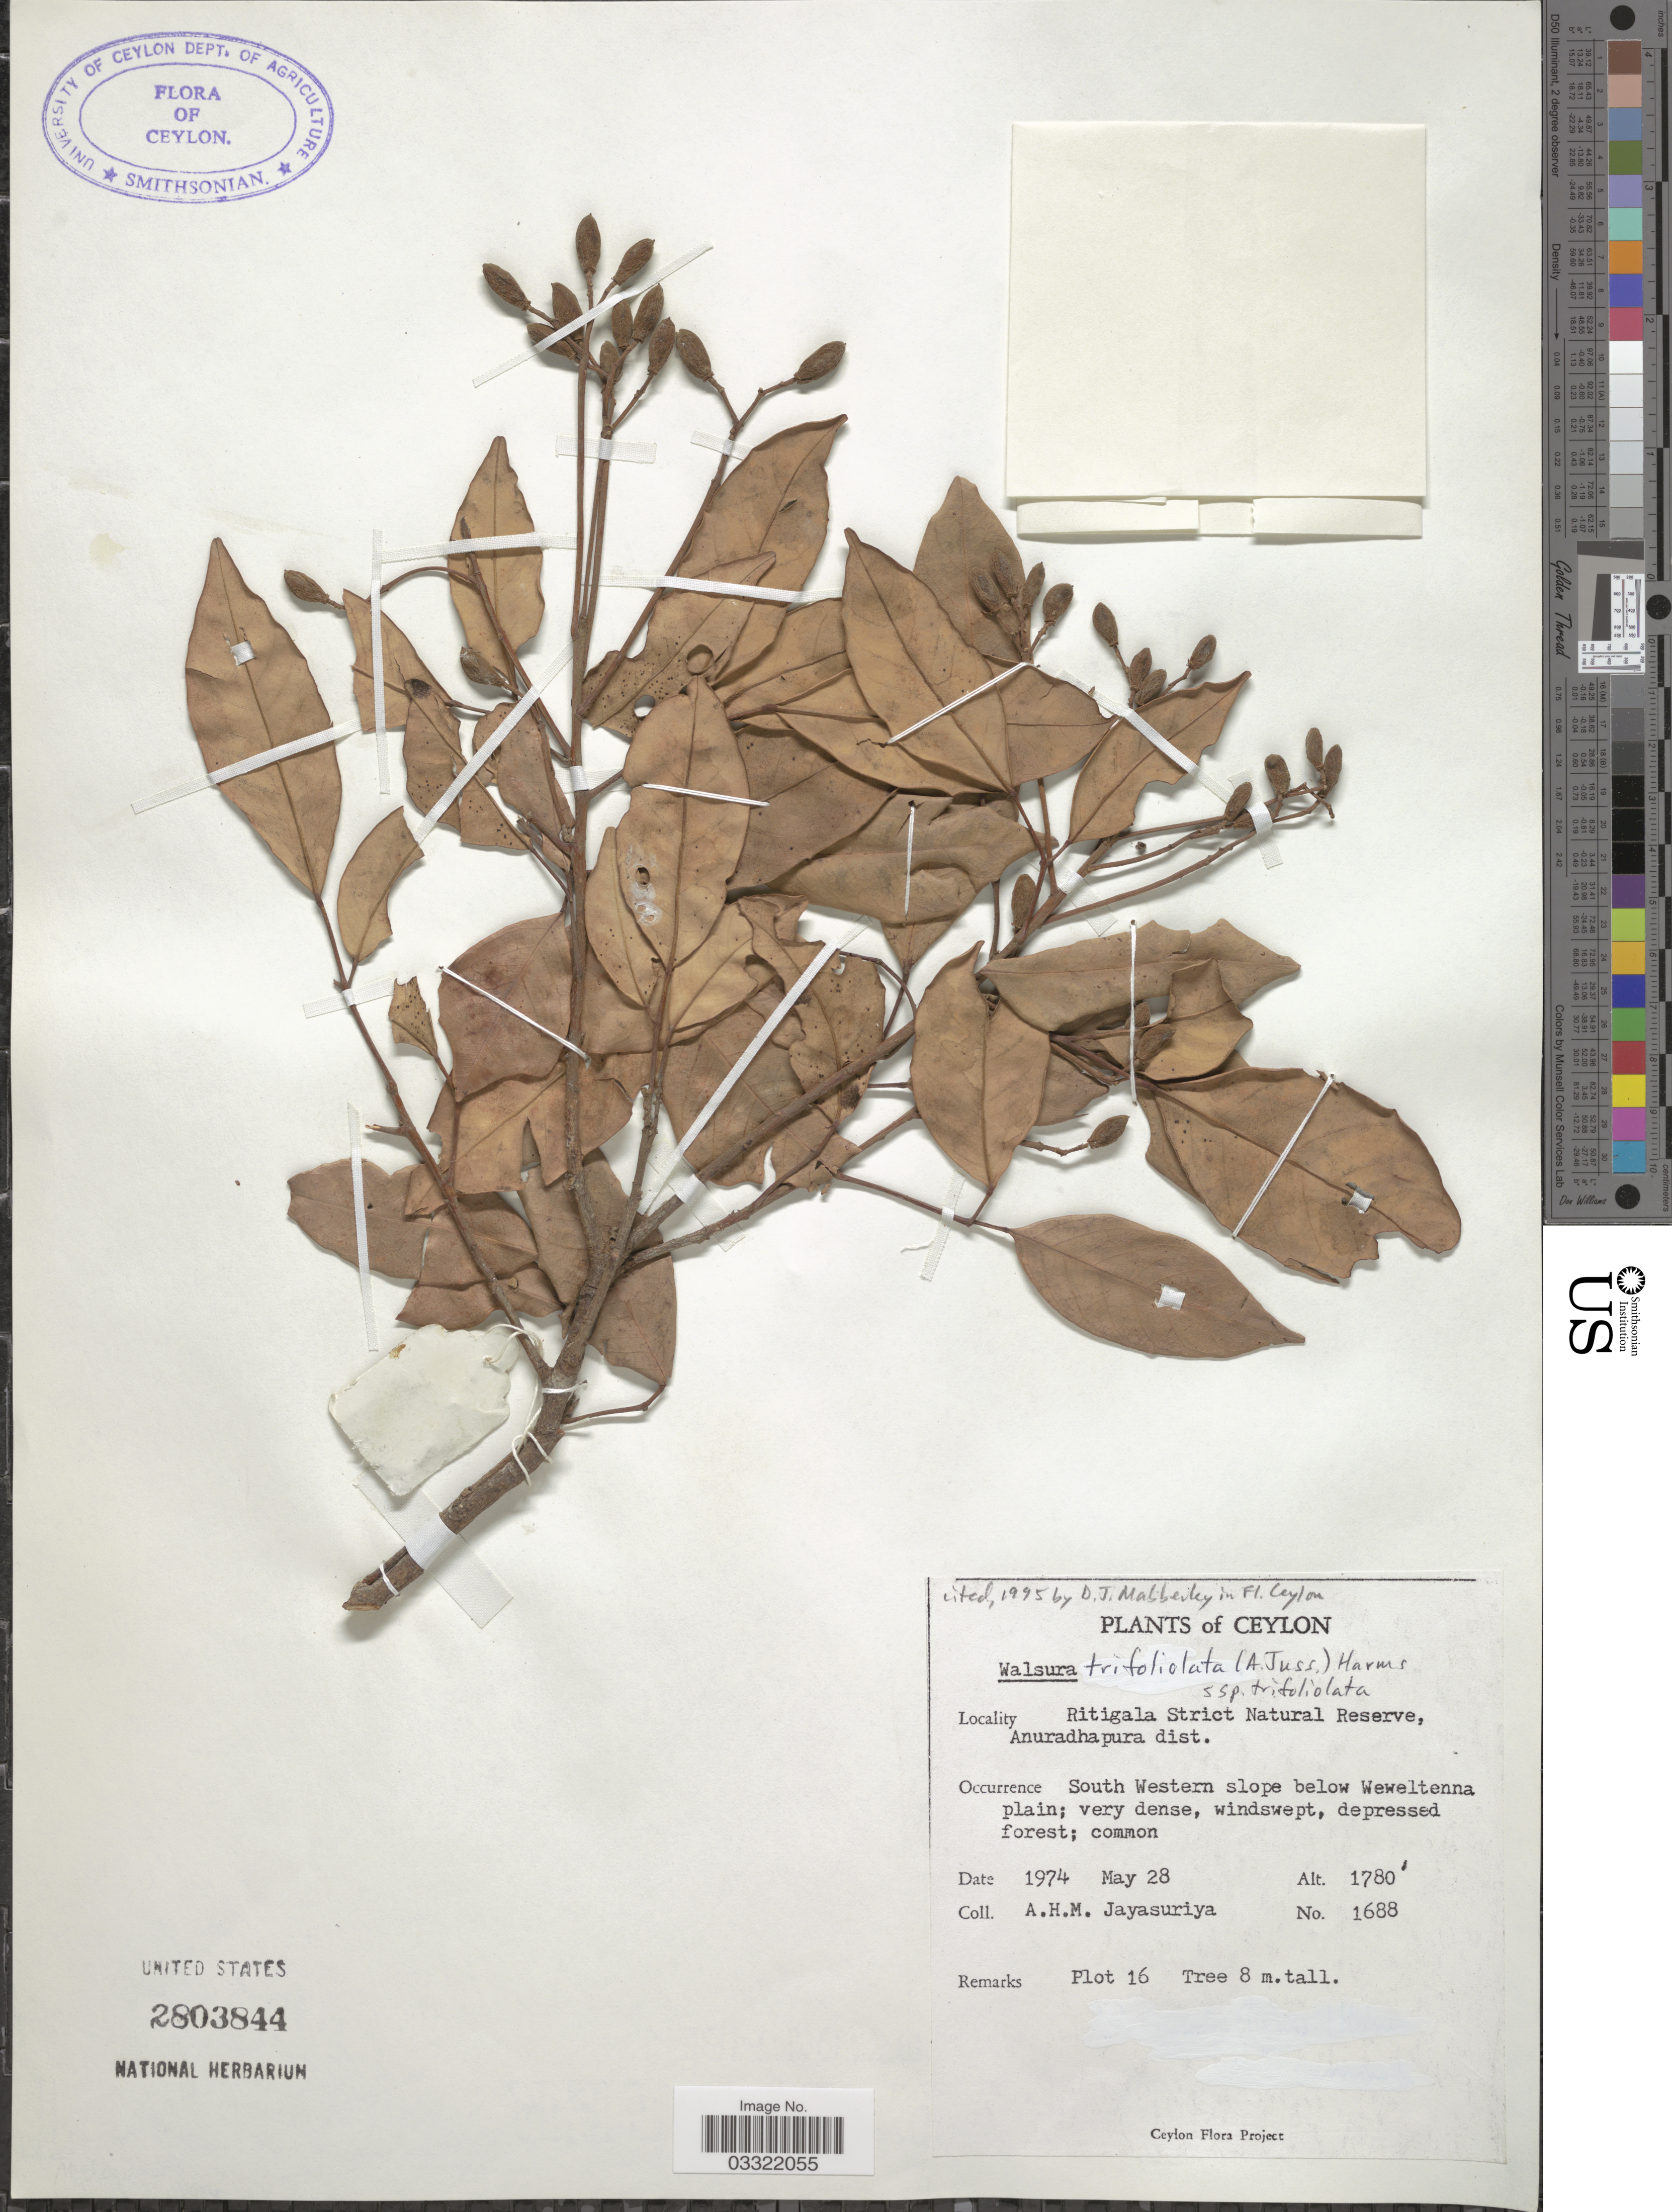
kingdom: Plantae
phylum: Tracheophyta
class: Magnoliopsida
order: Sapindales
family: Meliaceae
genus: Walsura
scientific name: Walsura trifoliolata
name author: (A. Juss.) Harms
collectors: A. H. Jayasuriya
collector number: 1688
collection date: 1974-05-28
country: Sri Lanka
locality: Ceylon, South Western slope below Weweltenna plain.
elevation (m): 543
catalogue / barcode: US 2803844